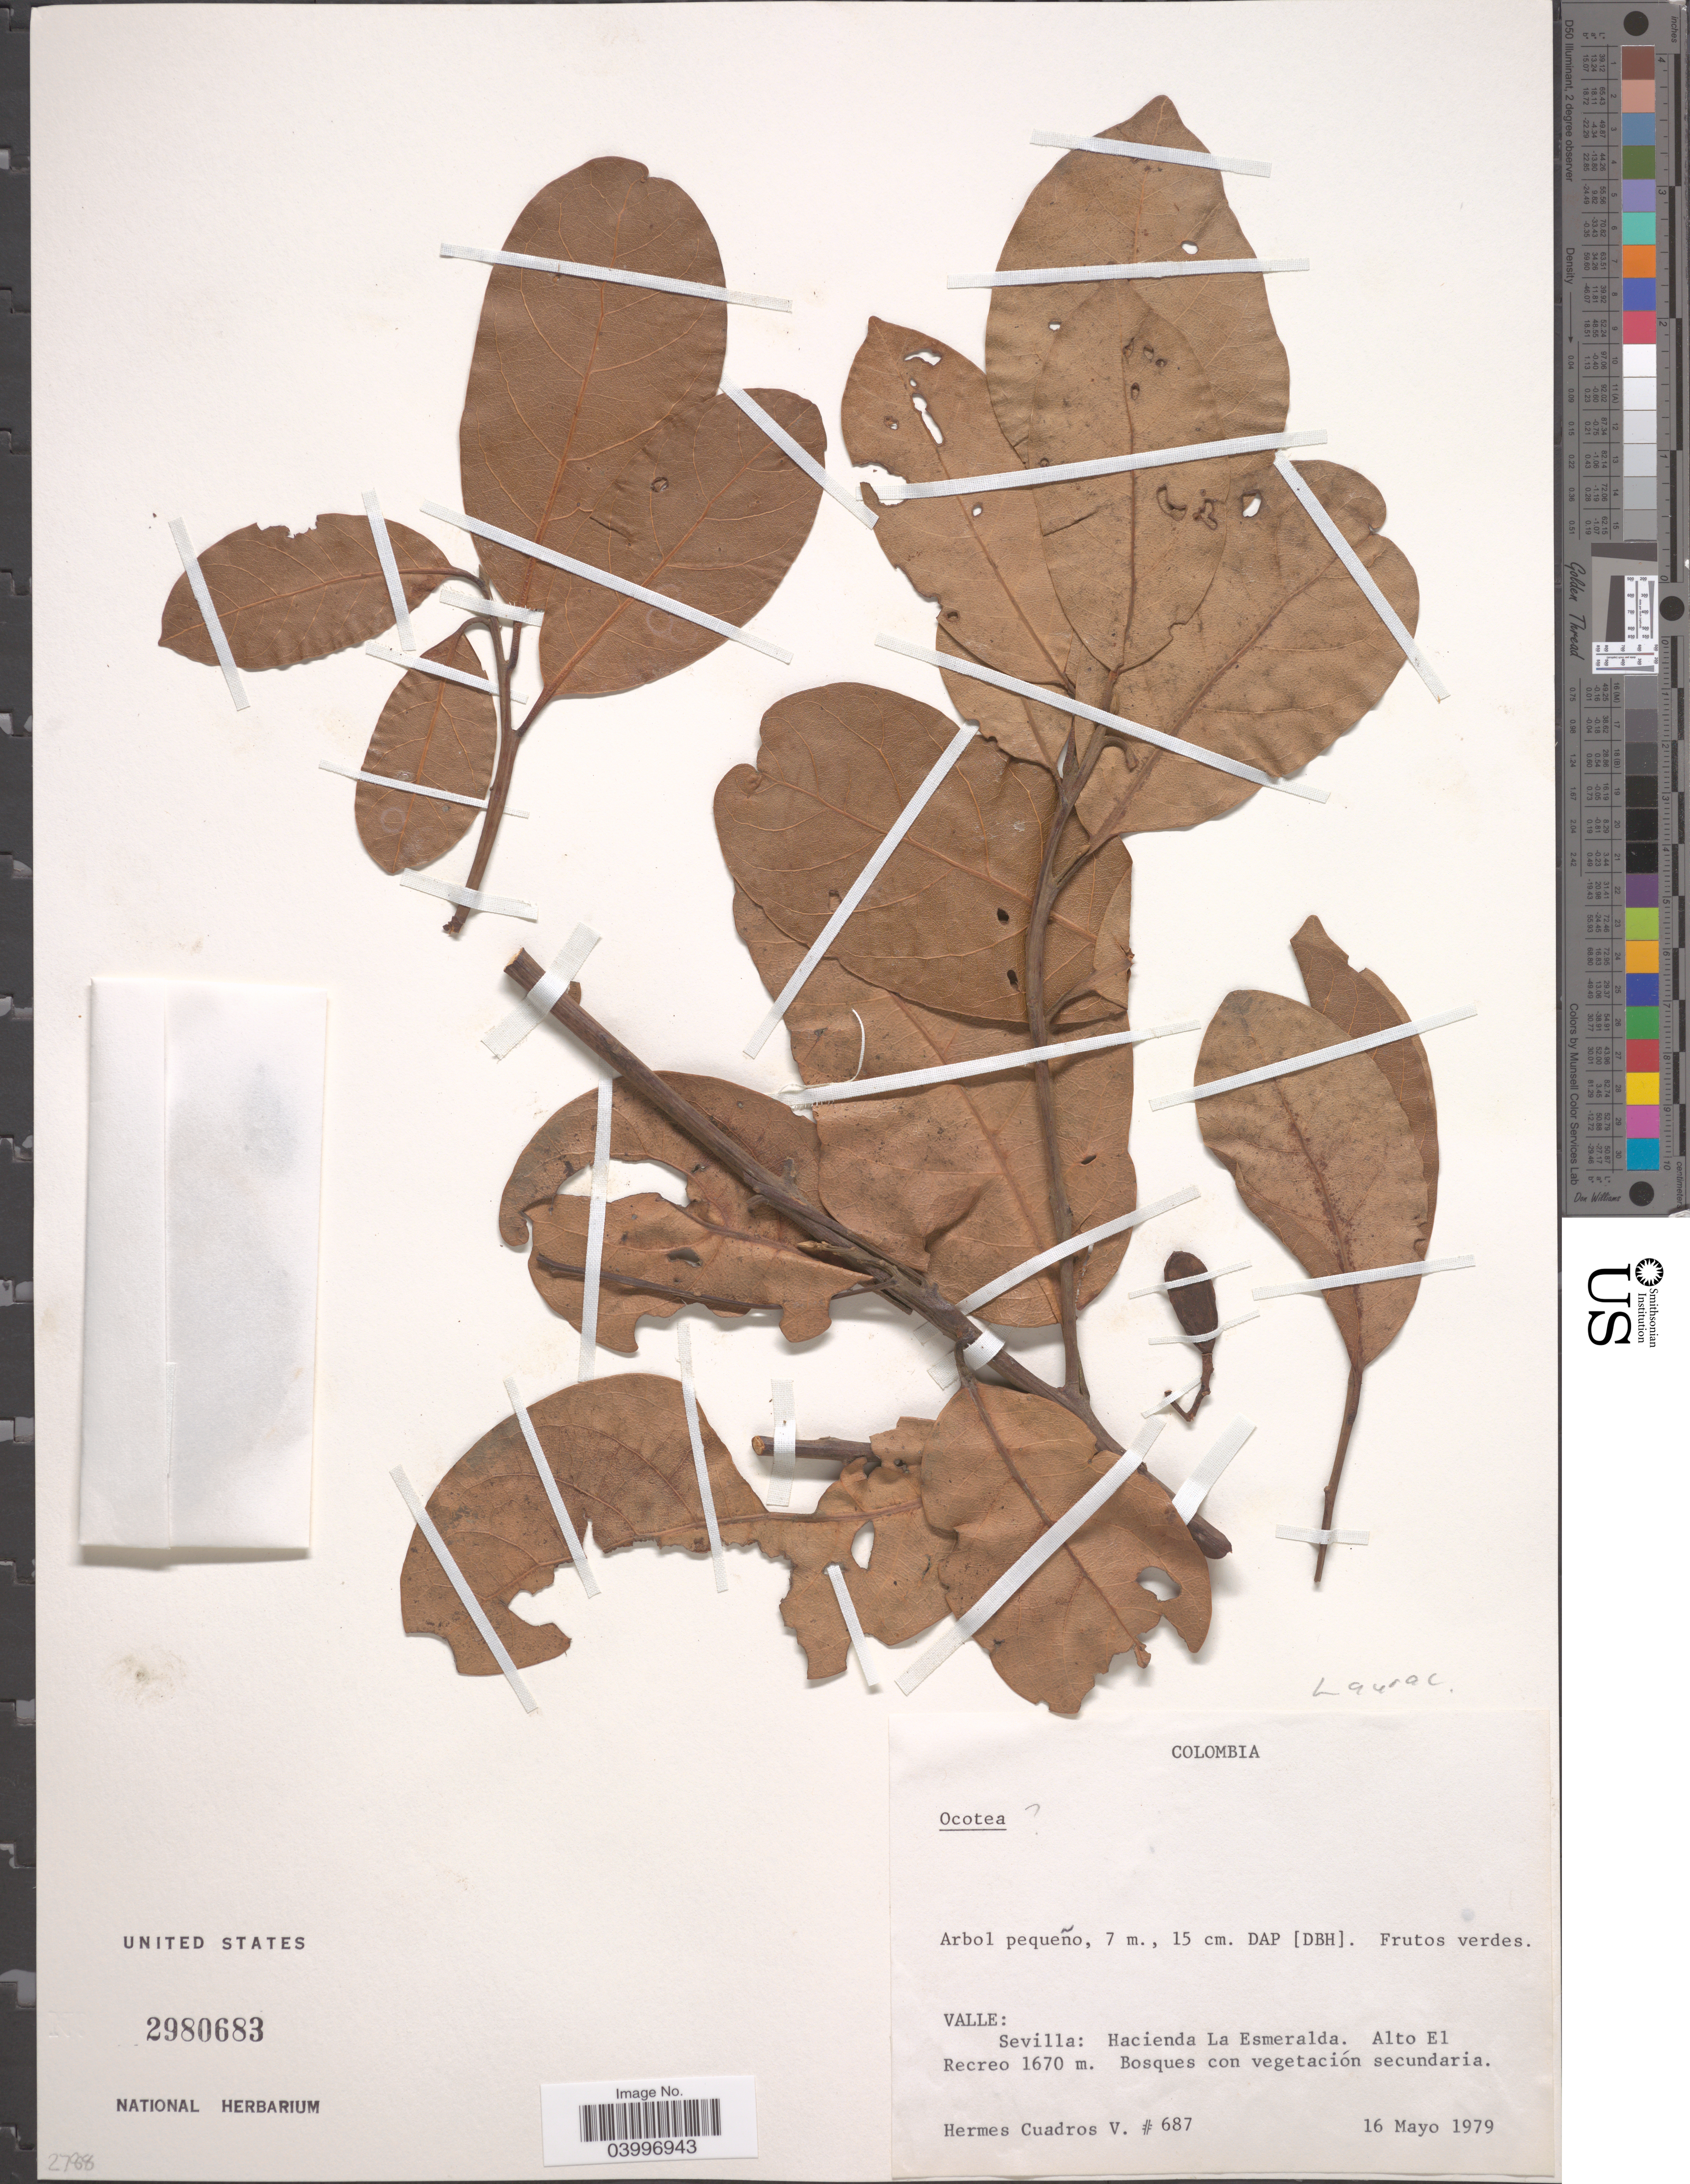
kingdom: Plantae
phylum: Tracheophyta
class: Magnoliopsida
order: Laurales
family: Lauraceae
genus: Ocotea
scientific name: Ocotea sp.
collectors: H. Cuadros V.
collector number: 687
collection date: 1979-05-16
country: Colombia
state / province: Valle del Cauca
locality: Valle: Sevilla: Hacienda La Esmeralda. Alto El Recreo.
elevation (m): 1670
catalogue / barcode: US 2980683